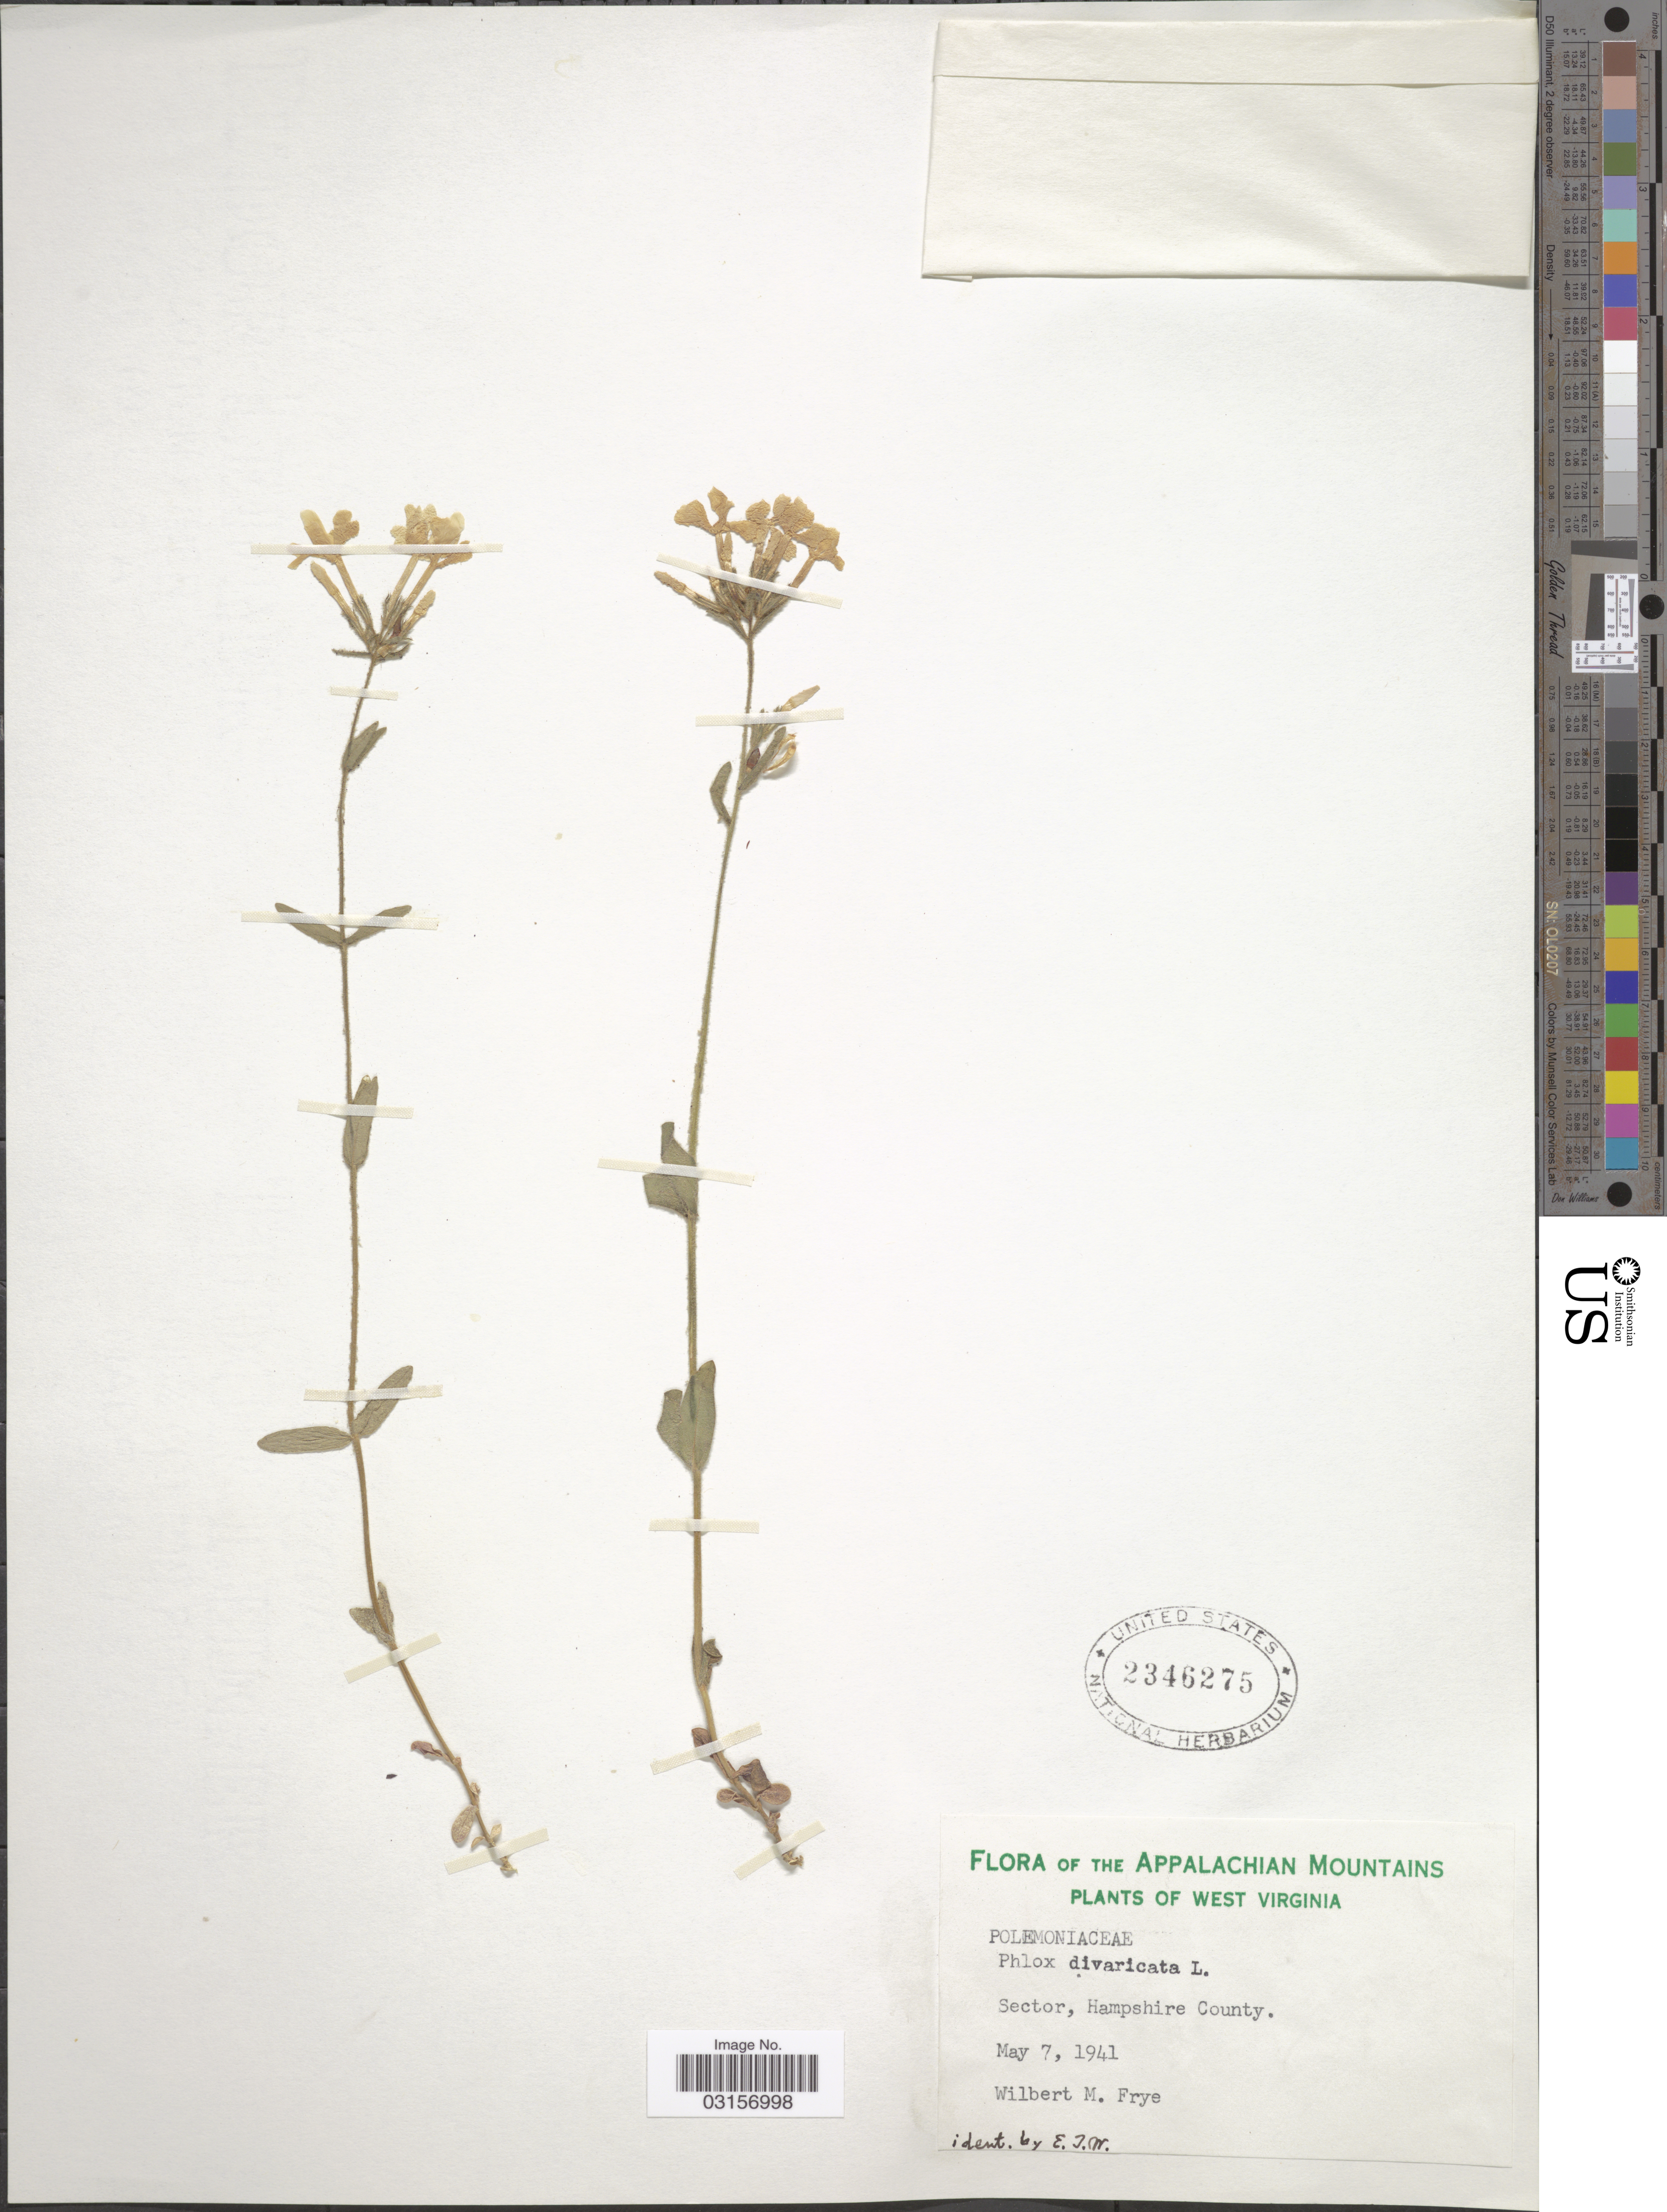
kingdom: Plantae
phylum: Tracheophyta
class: Magnoliopsida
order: Ericales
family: Polemoniaceae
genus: Phlox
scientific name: Phlox divaricata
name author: L.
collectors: W. Frye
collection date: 1941-05-07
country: United States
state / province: West Virginia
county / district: Hampshire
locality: The Appalachian Mountains, Sector, Hampshire County.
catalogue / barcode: US 2346275